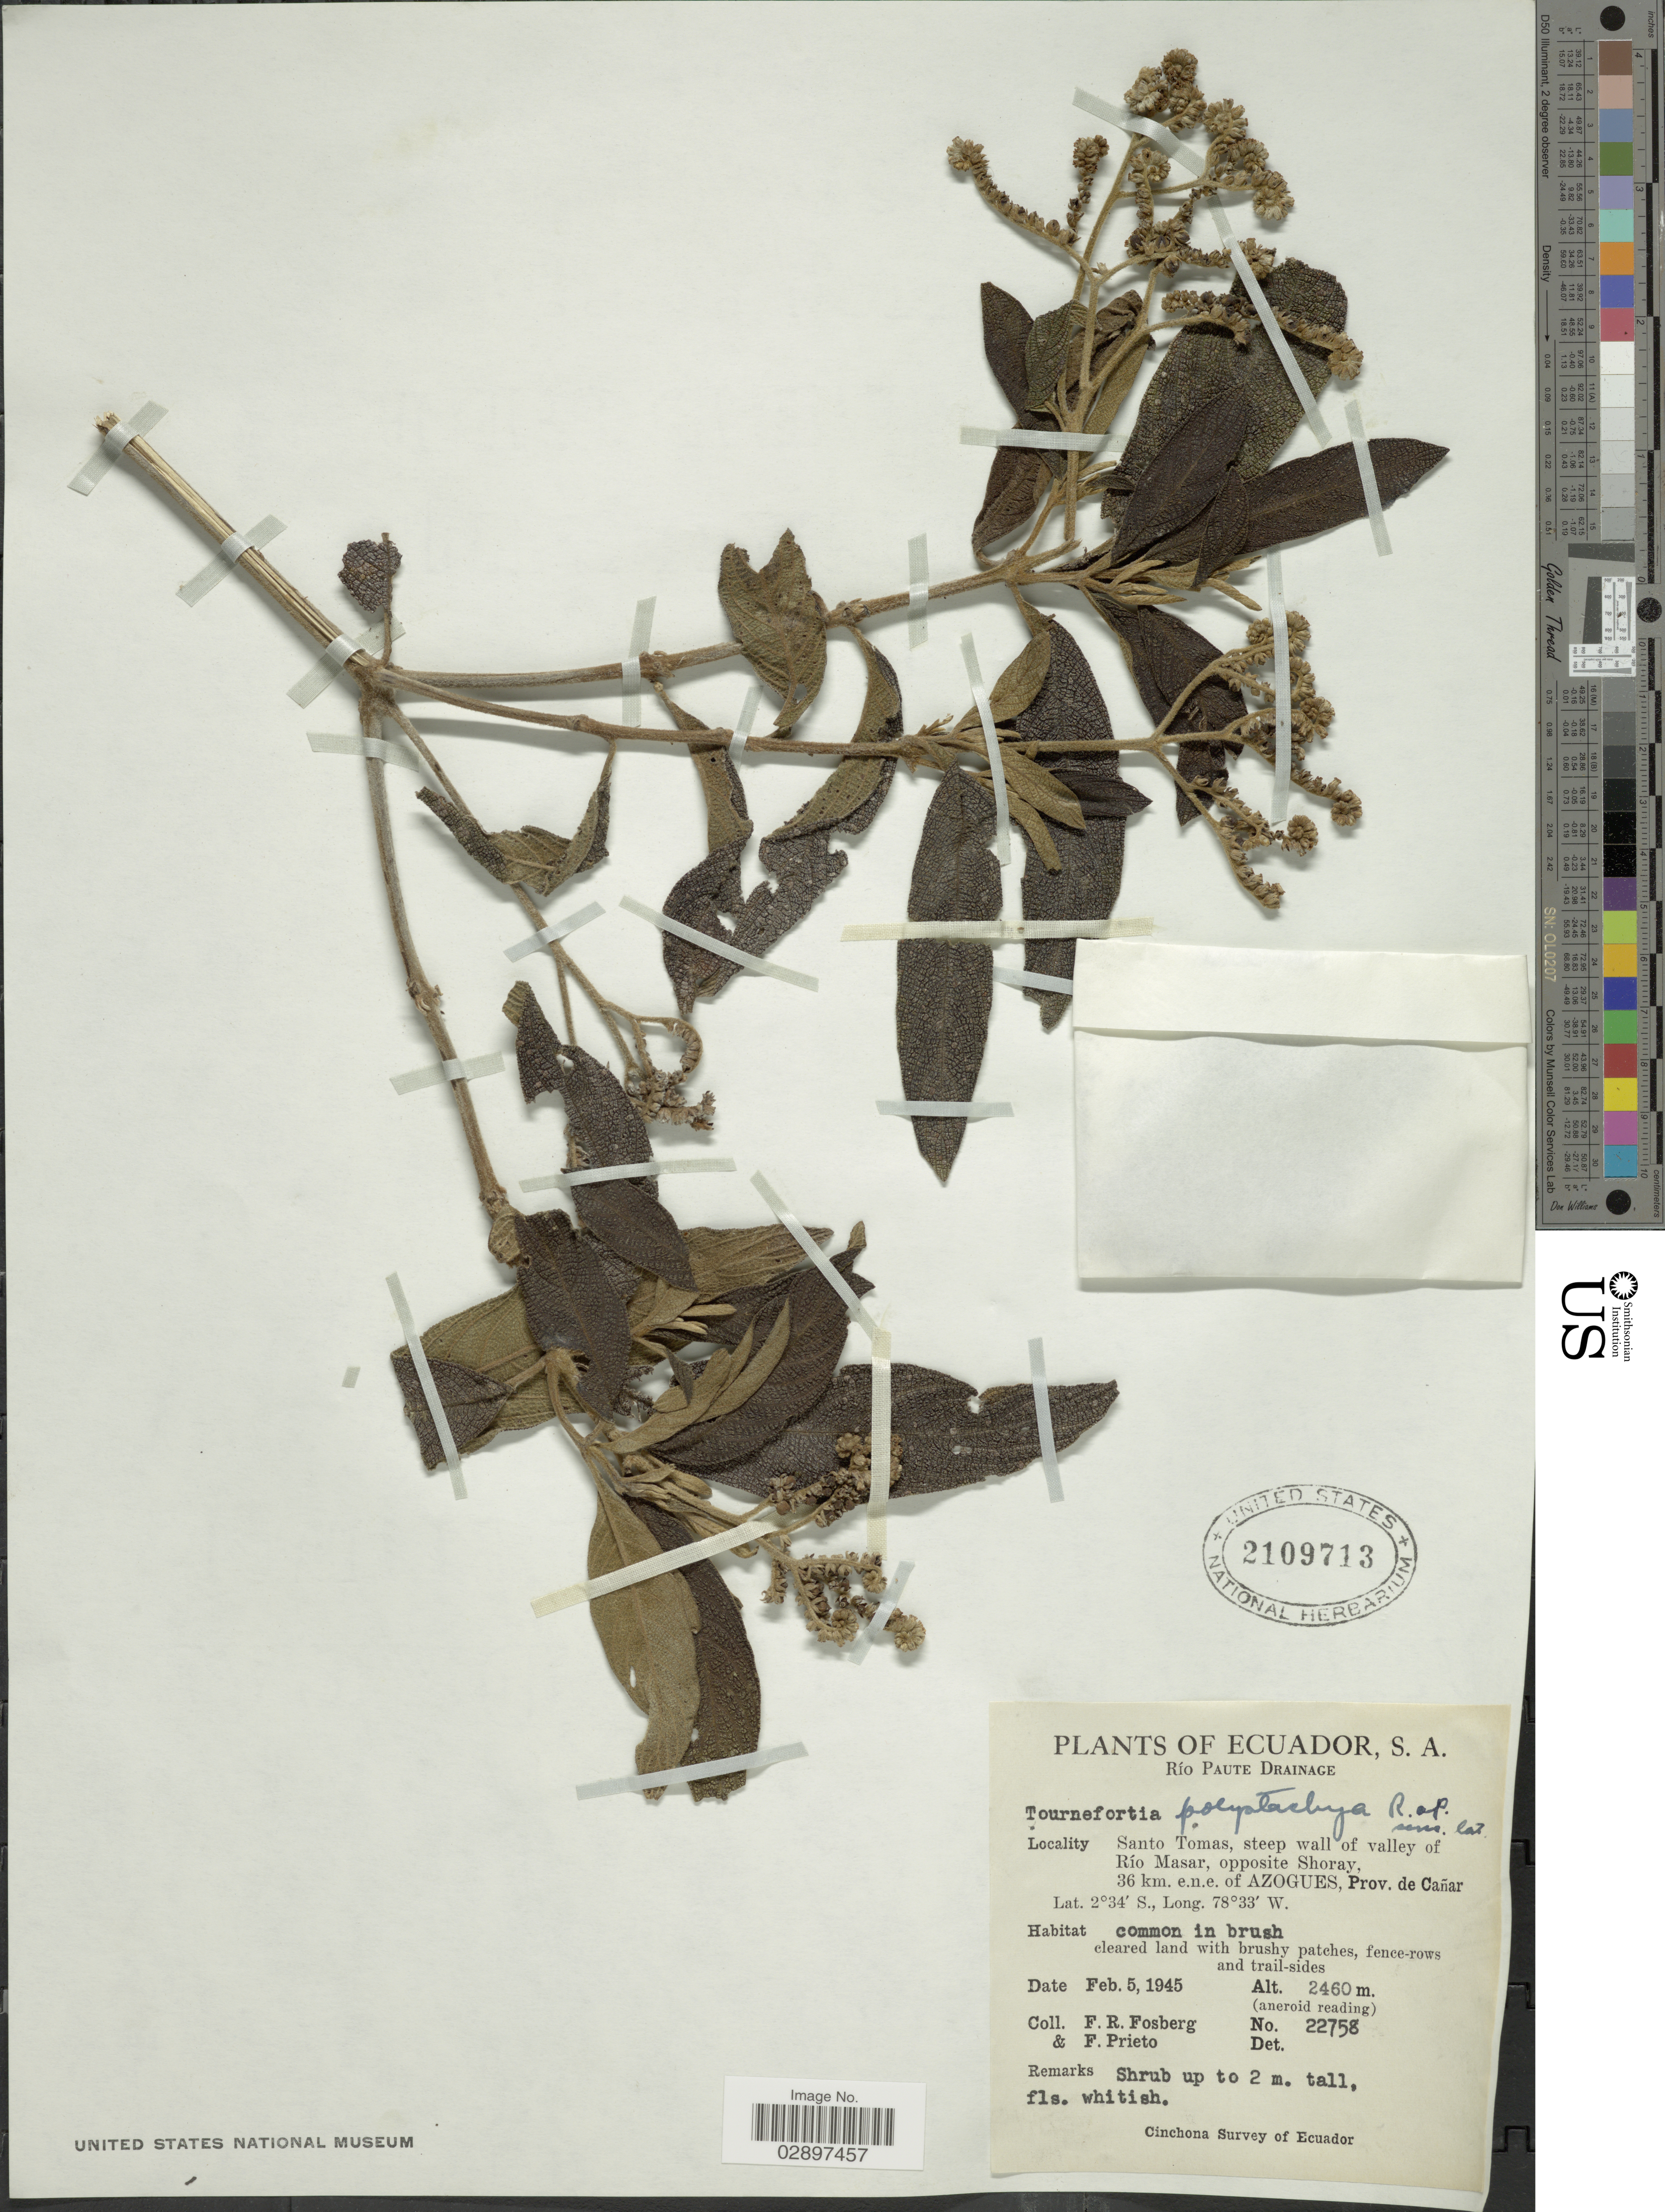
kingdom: Plantae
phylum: Tracheophyta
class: Magnoliopsida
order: Boraginales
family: Heliotropiaceae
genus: Tournefortia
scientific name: Tournefortia polystachya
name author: Ruiz & Pav.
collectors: F. R. Fosberg & F. Prieto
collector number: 22758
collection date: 1945-02-05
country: Ecuador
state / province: Cañar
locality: Río Paute Drainage. Santo Tomas, steep wall of valley of Río Masar, opposite Shoray, 36 km. e.n.e. of Azogues.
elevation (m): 2460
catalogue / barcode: US 2109713